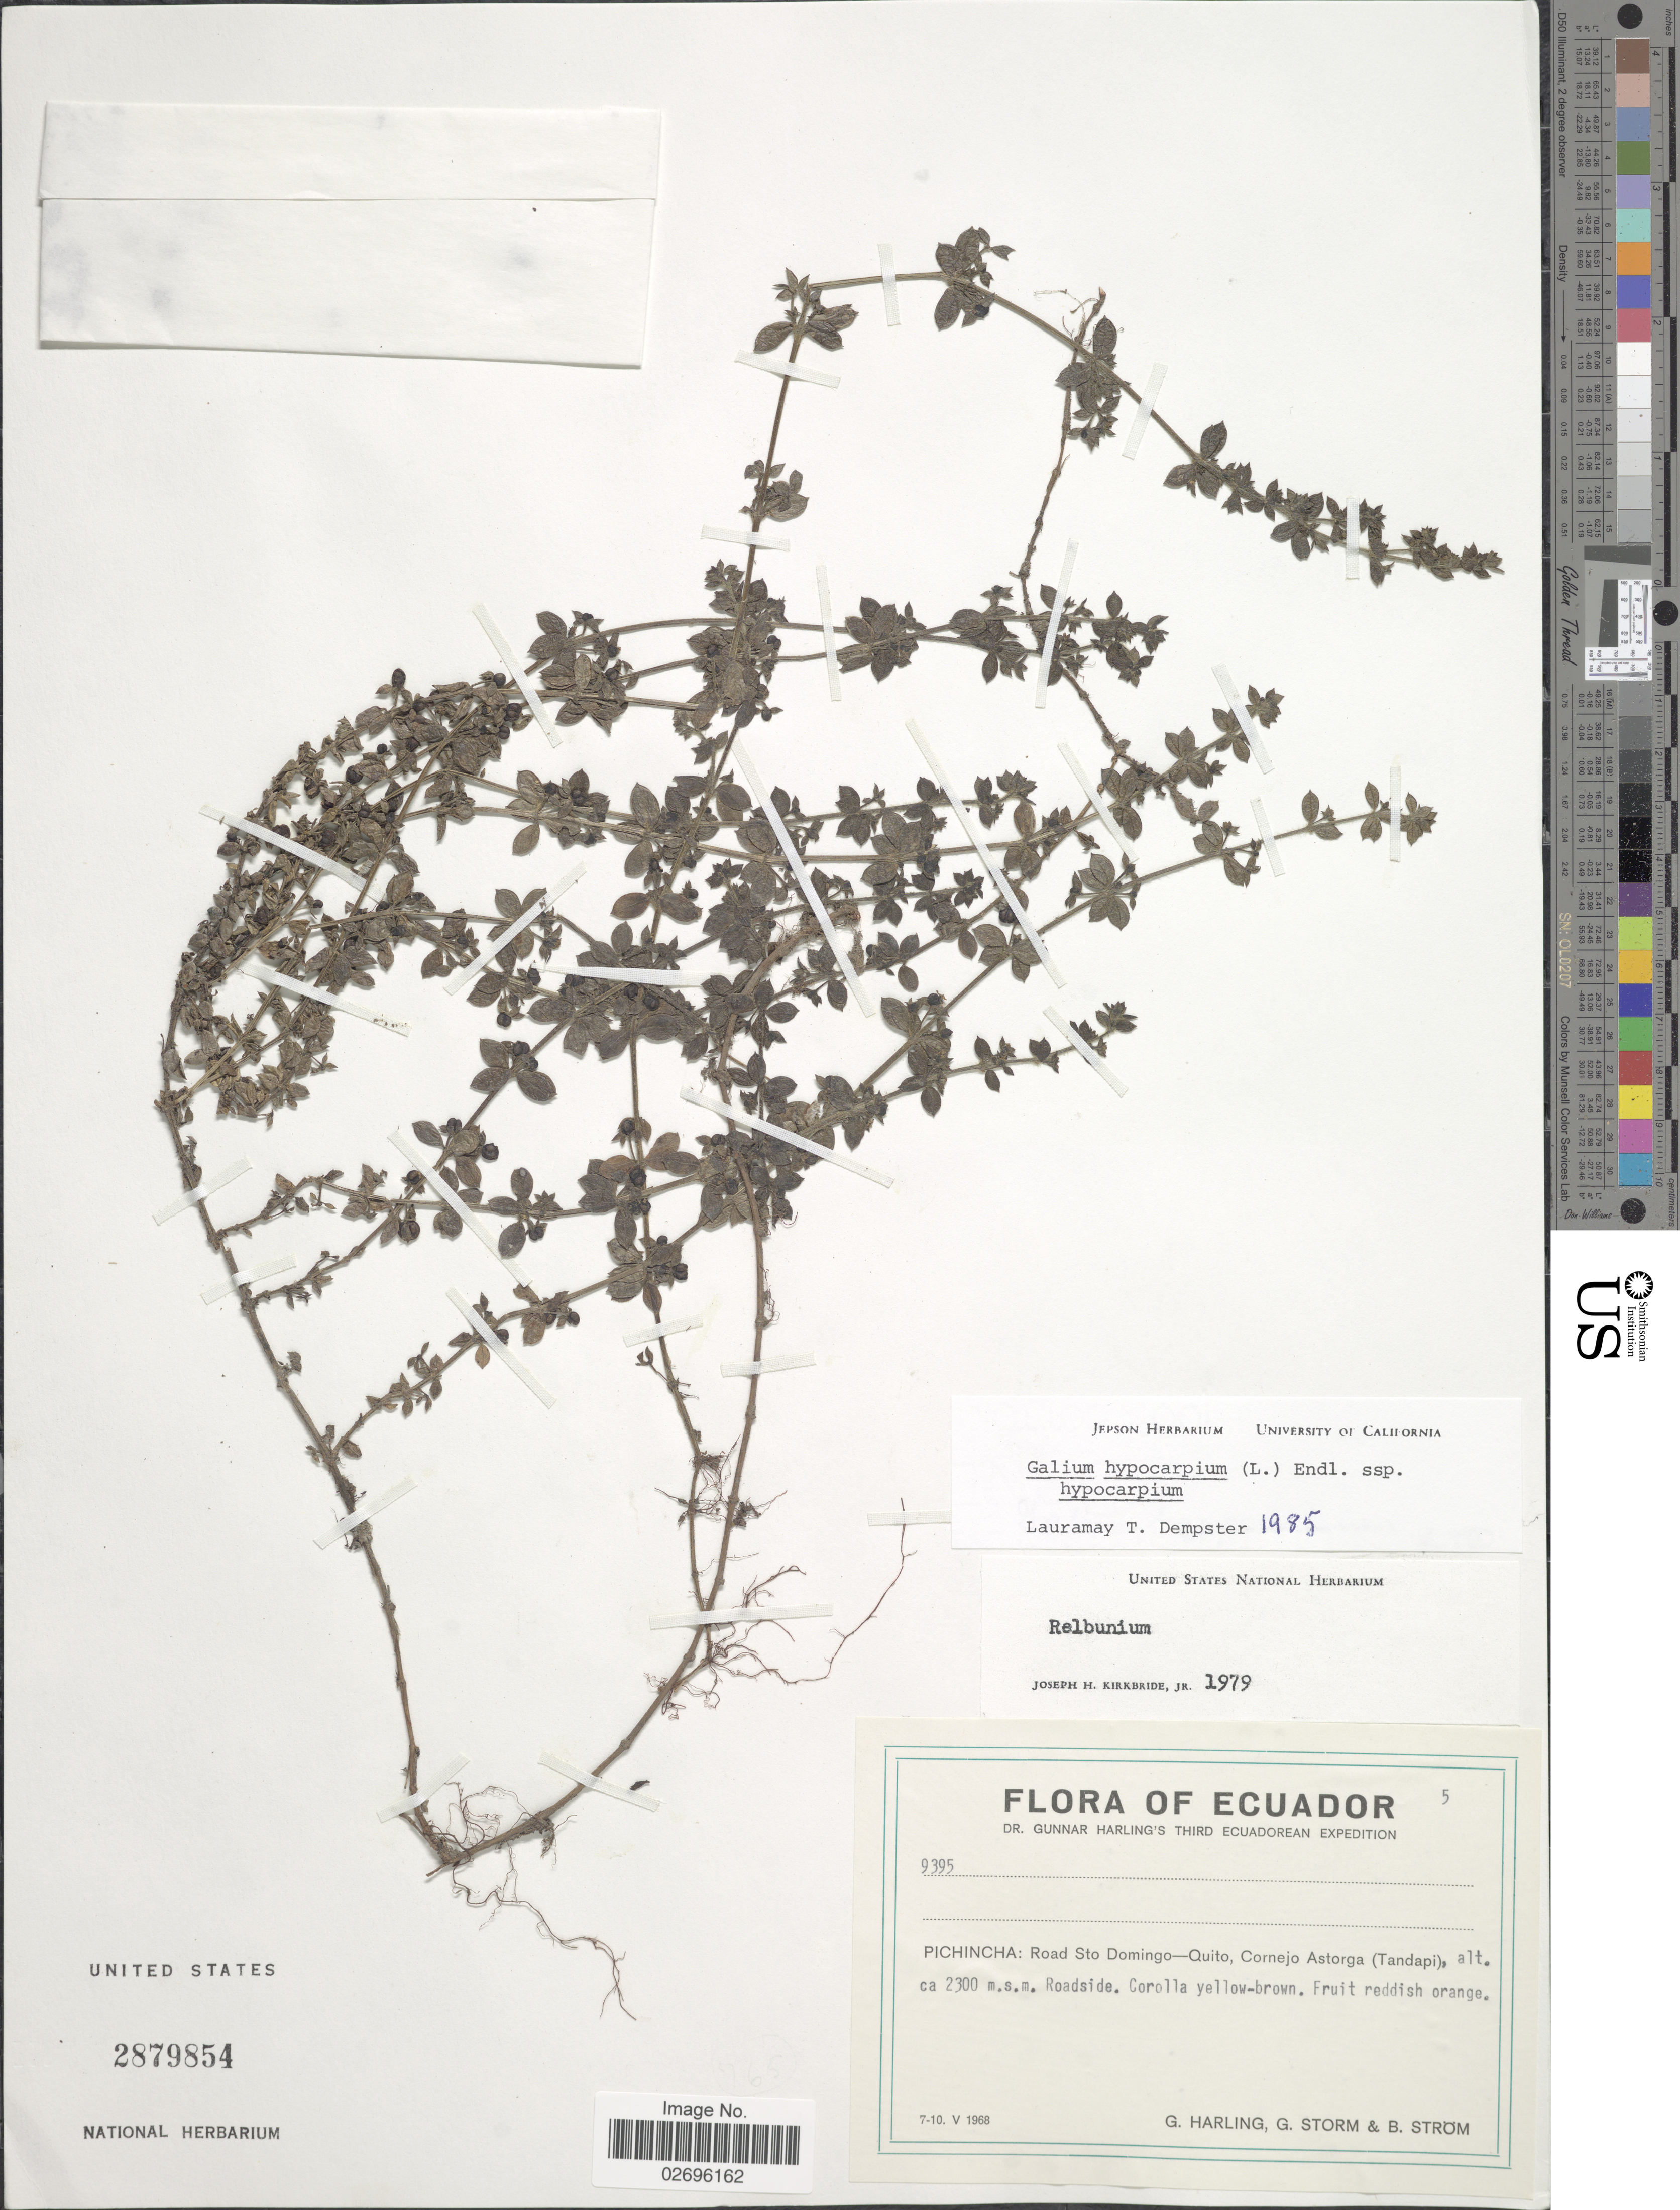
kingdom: Plantae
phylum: Tracheophyta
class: Magnoliopsida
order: Gentianales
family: Rubiaceae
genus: Galium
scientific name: Galium hypocarpium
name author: (L.) Endl. ex Griseb.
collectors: G. Harling, G. Storm & B. Ström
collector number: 9395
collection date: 1968-05-07/1968-05-10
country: Ecuador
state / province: Pichincha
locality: Road Sto Domingo-Quito, Cornejo Astorga (Tandapi).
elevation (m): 2300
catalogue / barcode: US 2879854